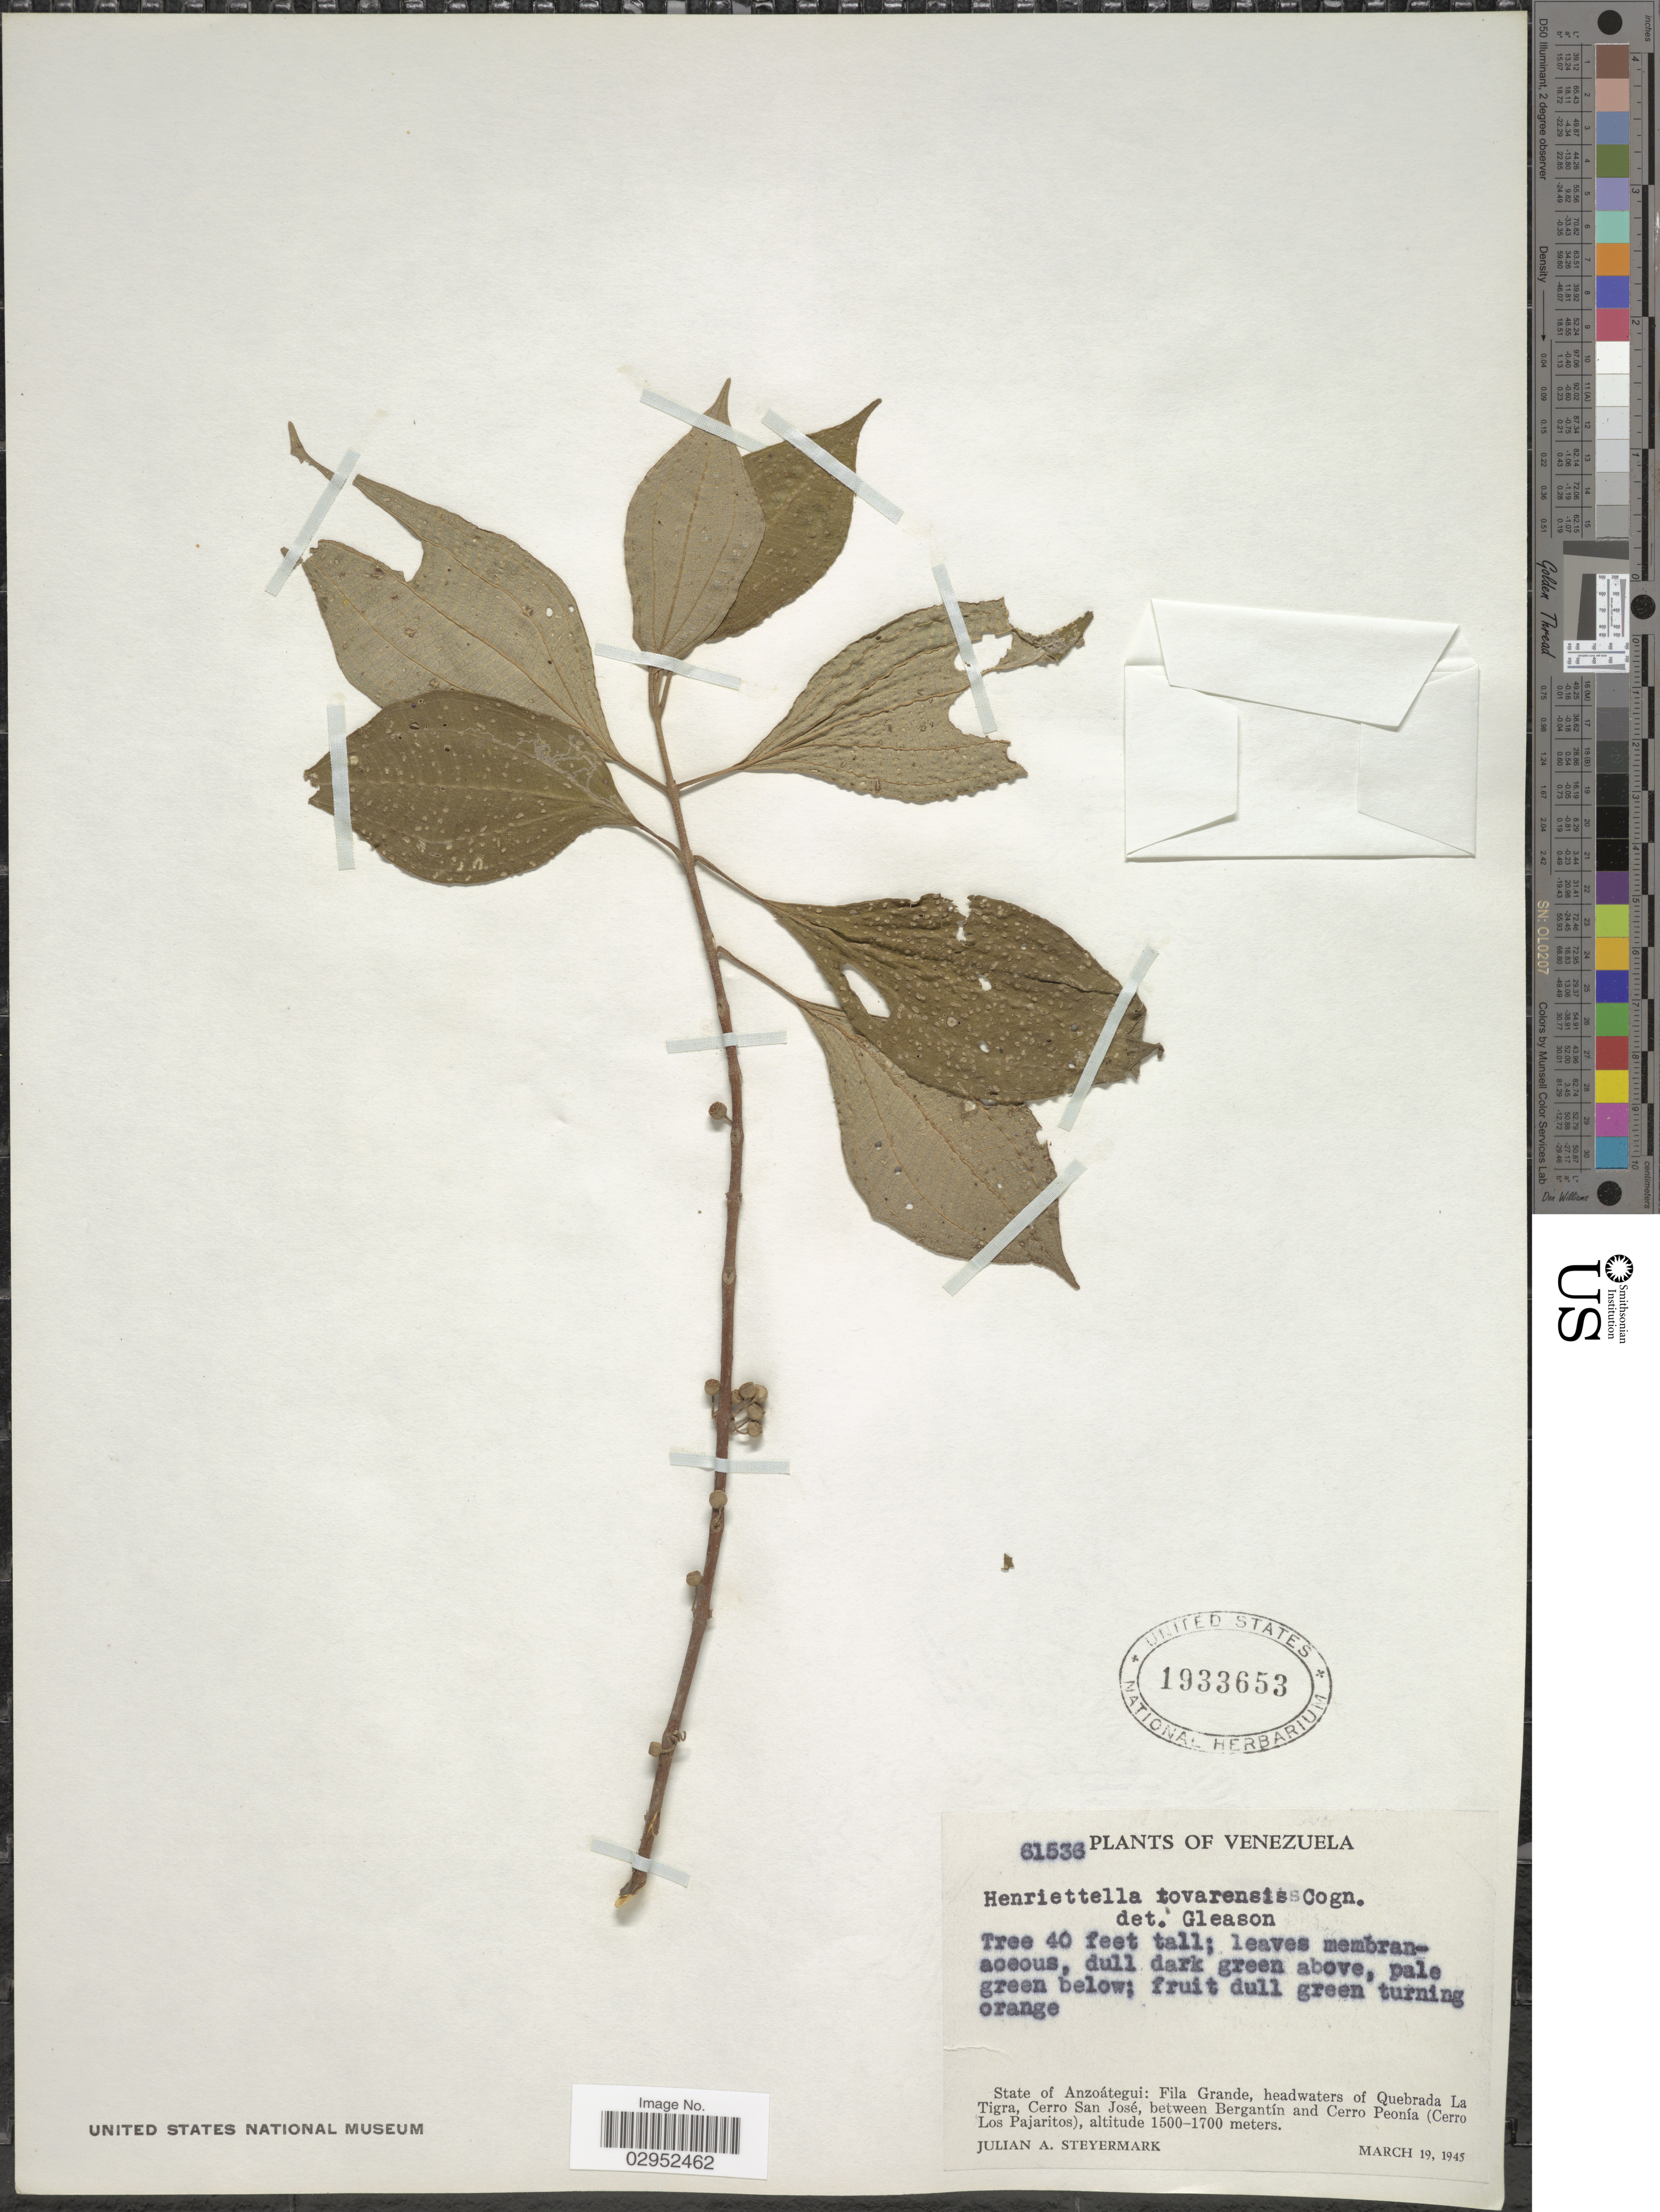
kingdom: Plantae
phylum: Tracheophyta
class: Magnoliopsida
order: Myrtales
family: Melastomataceae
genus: Henriettea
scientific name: Henriettea tovarensis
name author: (Cogn.) Penneys et al.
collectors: J. Steyermark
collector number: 61536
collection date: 1945-03-19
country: Venezuela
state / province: Anzoategui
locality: Fila Grande, headwaters of Quebrada La Tigra, Cerro San José, between Bergantín and Cerro Peonía (Cerro Los Pajaritos).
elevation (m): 1500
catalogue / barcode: US 1933653